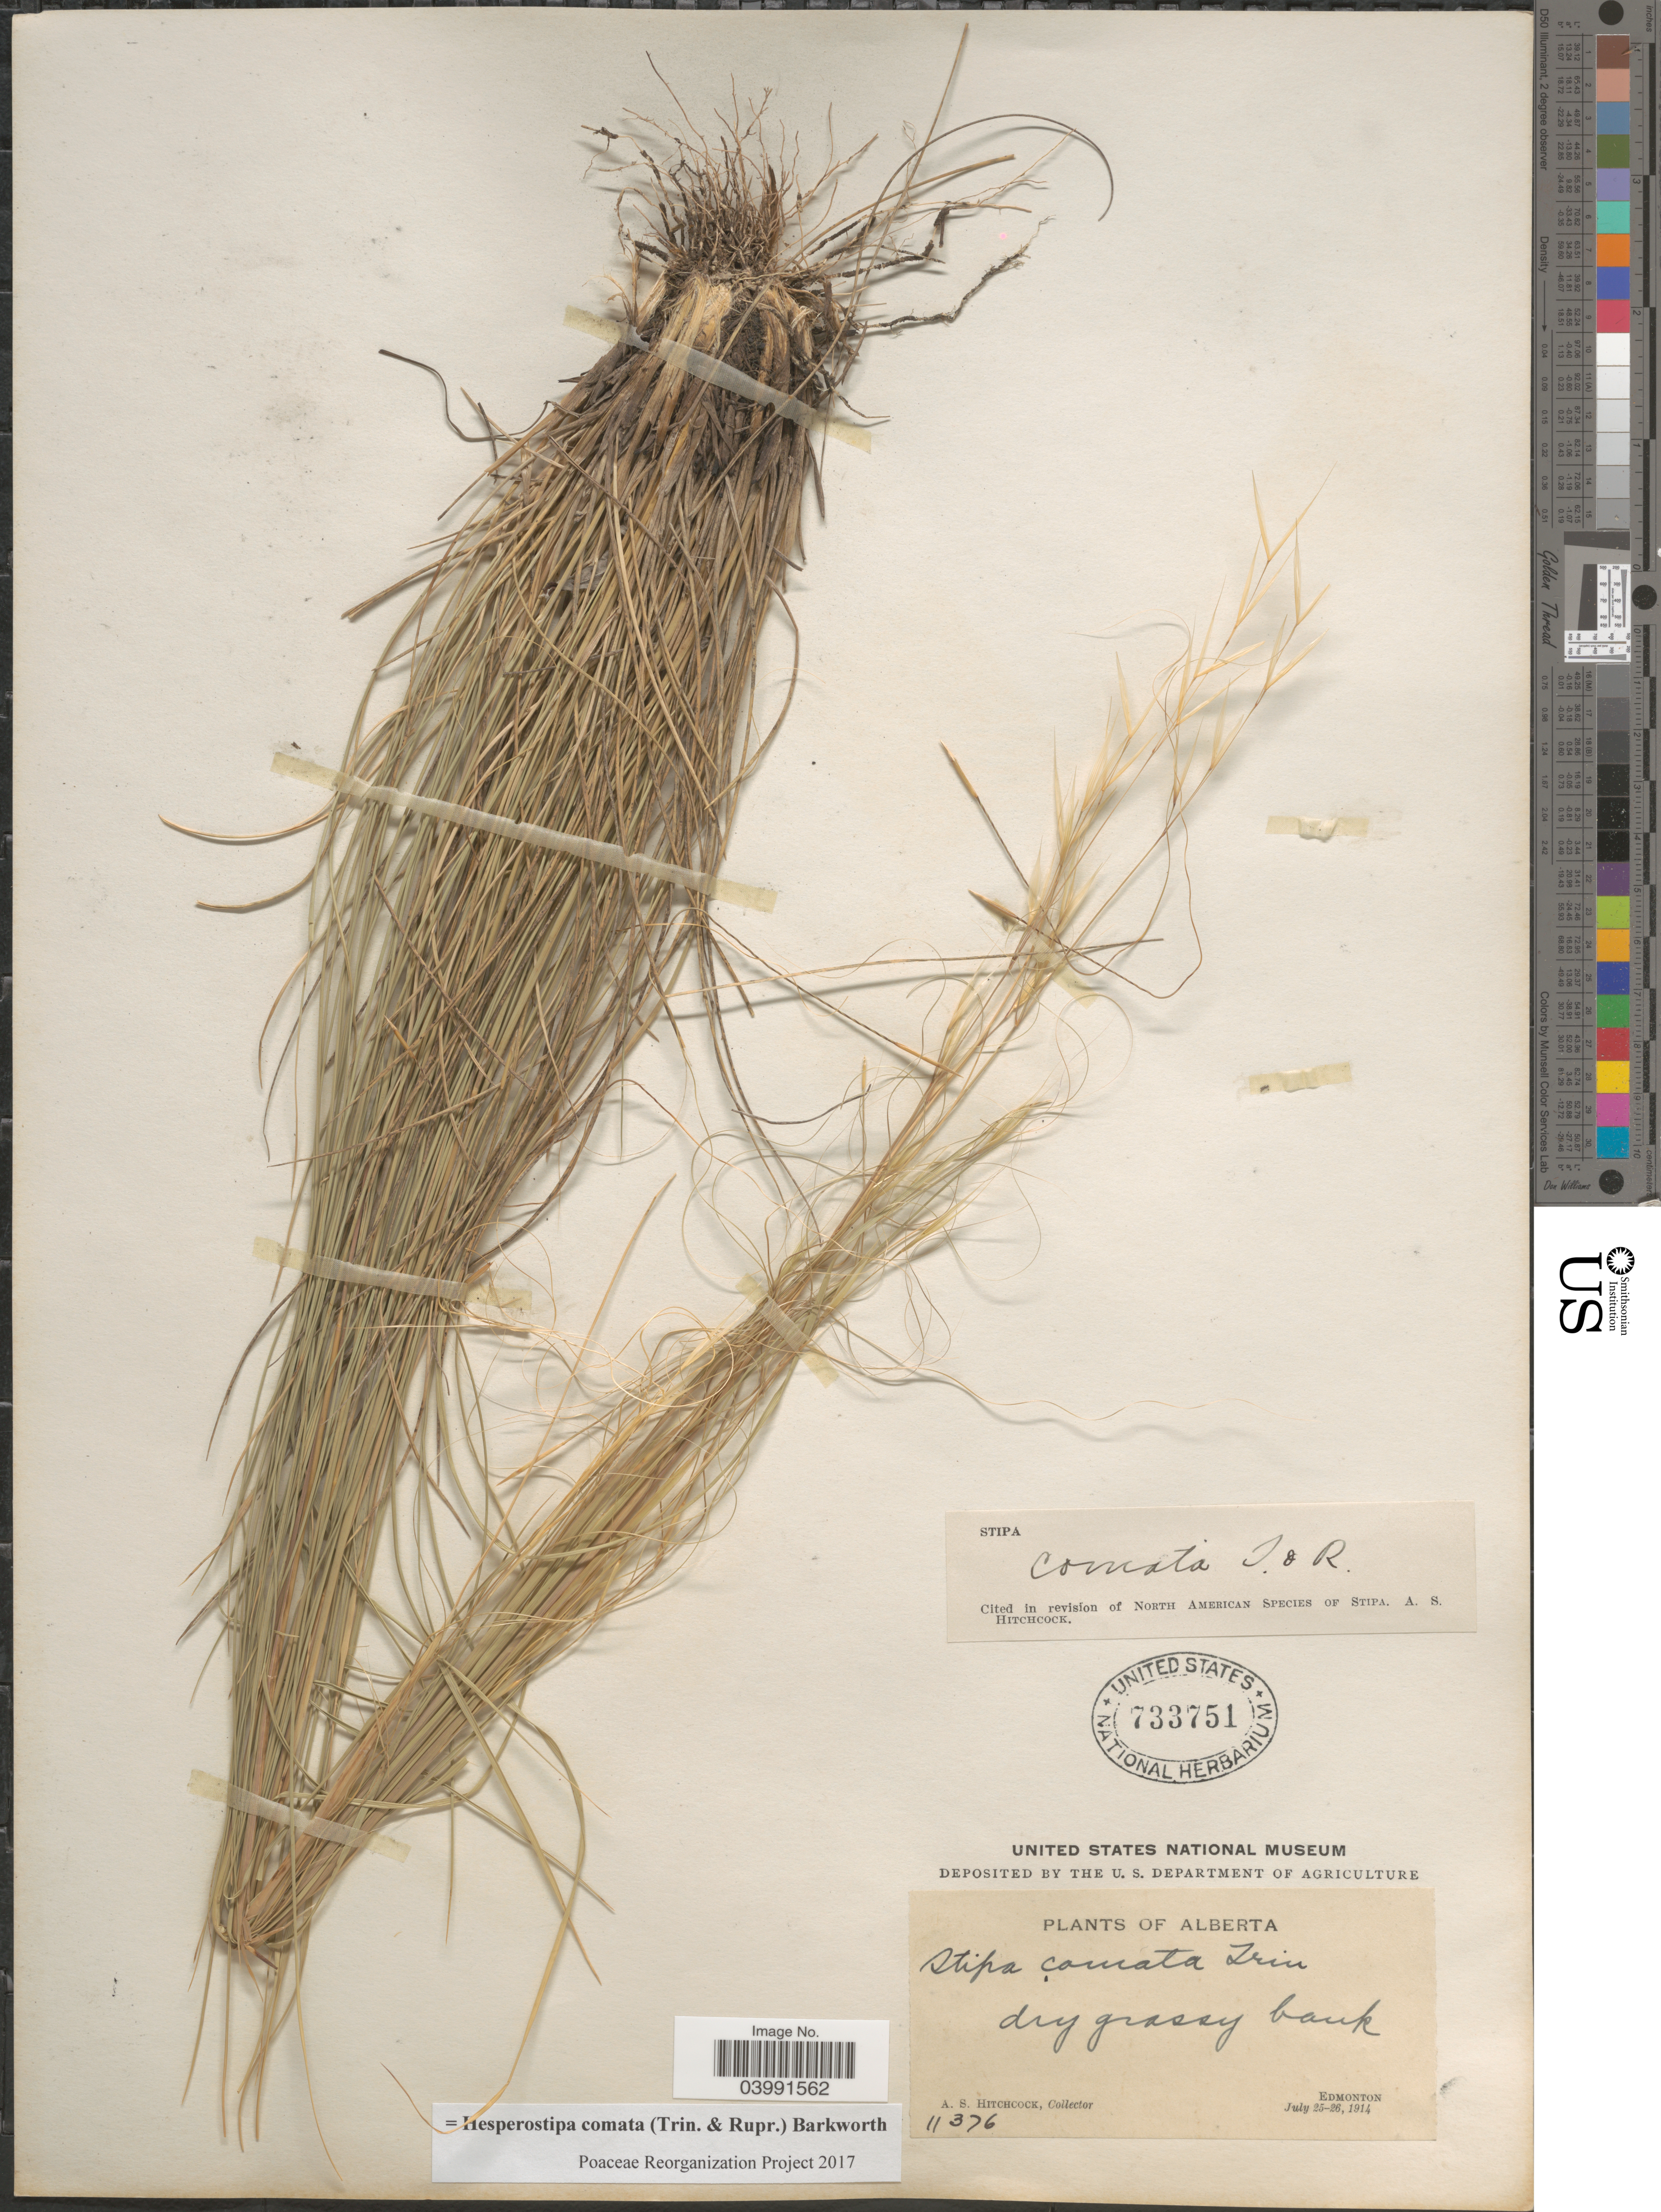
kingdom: Plantae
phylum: Tracheophyta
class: Liliopsida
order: Poales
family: Poaceae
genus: Hesperostipa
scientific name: Hesperostipa comata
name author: (Trin. & Rupr.) Barkworth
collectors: A. S. Hitchcock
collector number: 11376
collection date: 1914-07-25/1914-07-26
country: Canada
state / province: Alberta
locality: Edmonton.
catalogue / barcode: US 733751